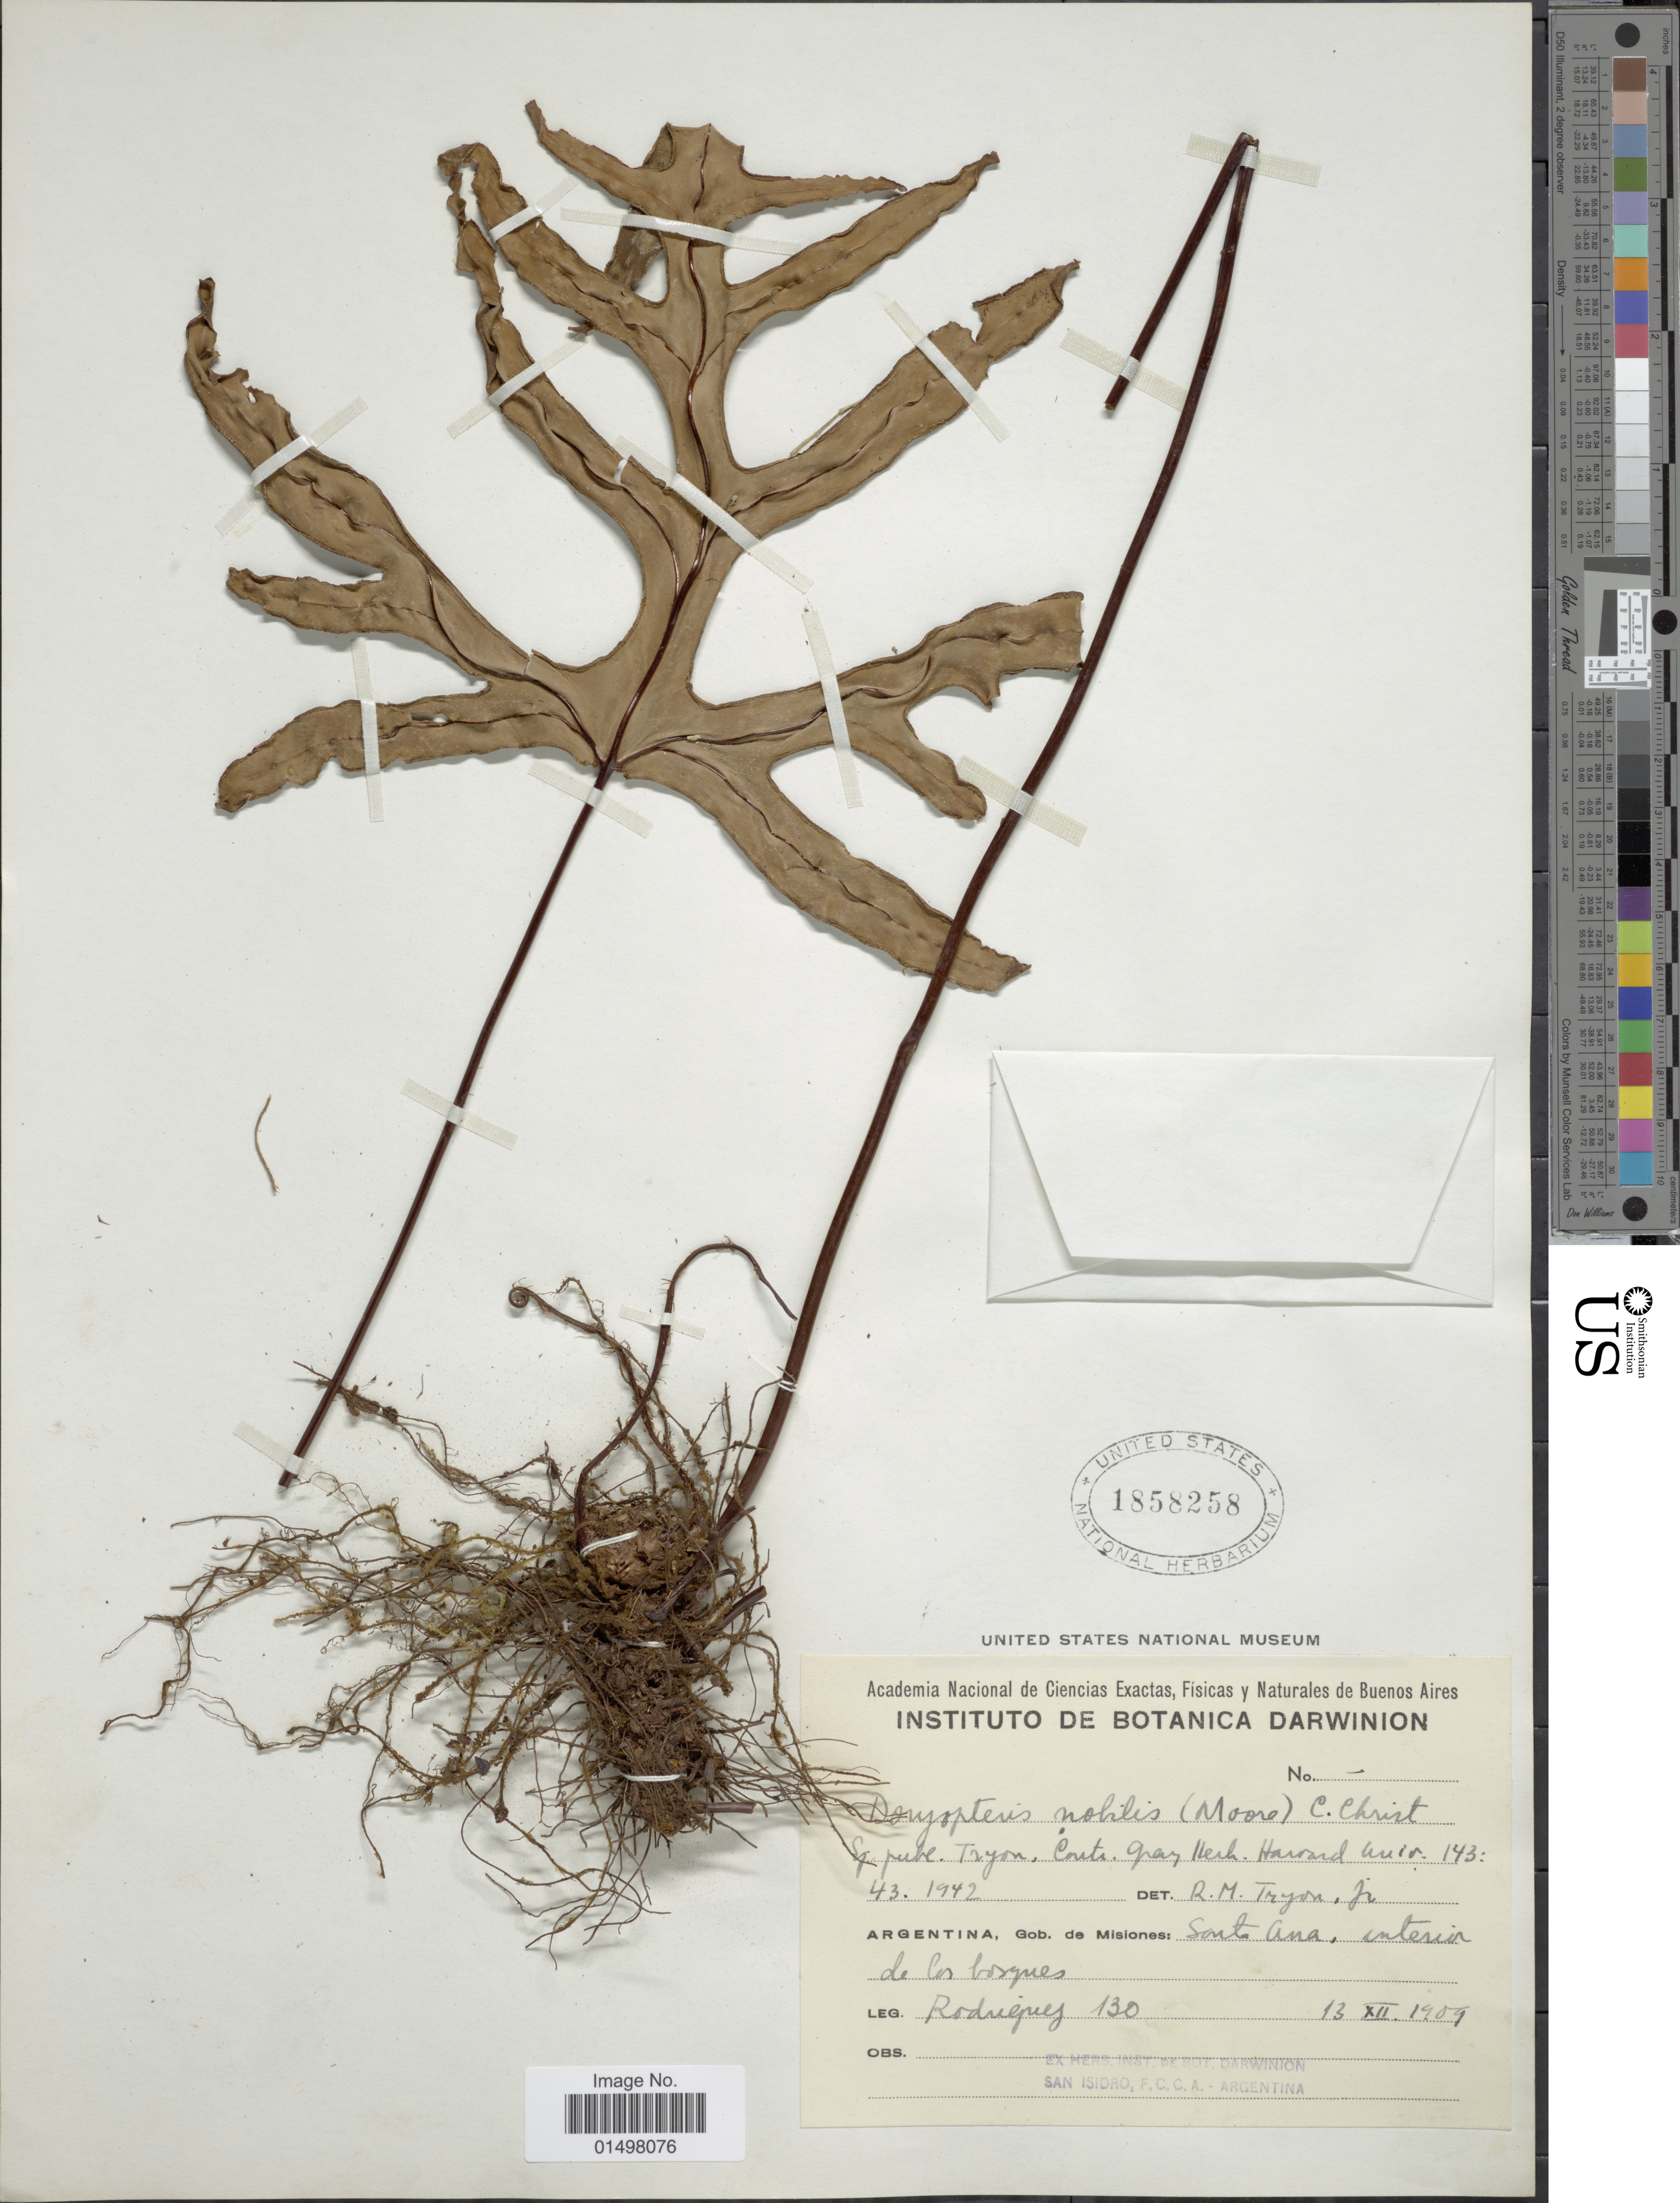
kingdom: Plantae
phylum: Tracheophyta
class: Polypodiopsida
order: Polypodiales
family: Pteridaceae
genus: Doryopteris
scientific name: Doryopteris nobilis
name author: (T. Moore) C. Chr.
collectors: Rodriguez, --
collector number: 130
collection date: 1909-12-13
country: Argentina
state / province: Misiones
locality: Gob. de Misiones: Santa Ana.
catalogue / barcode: US 1858258